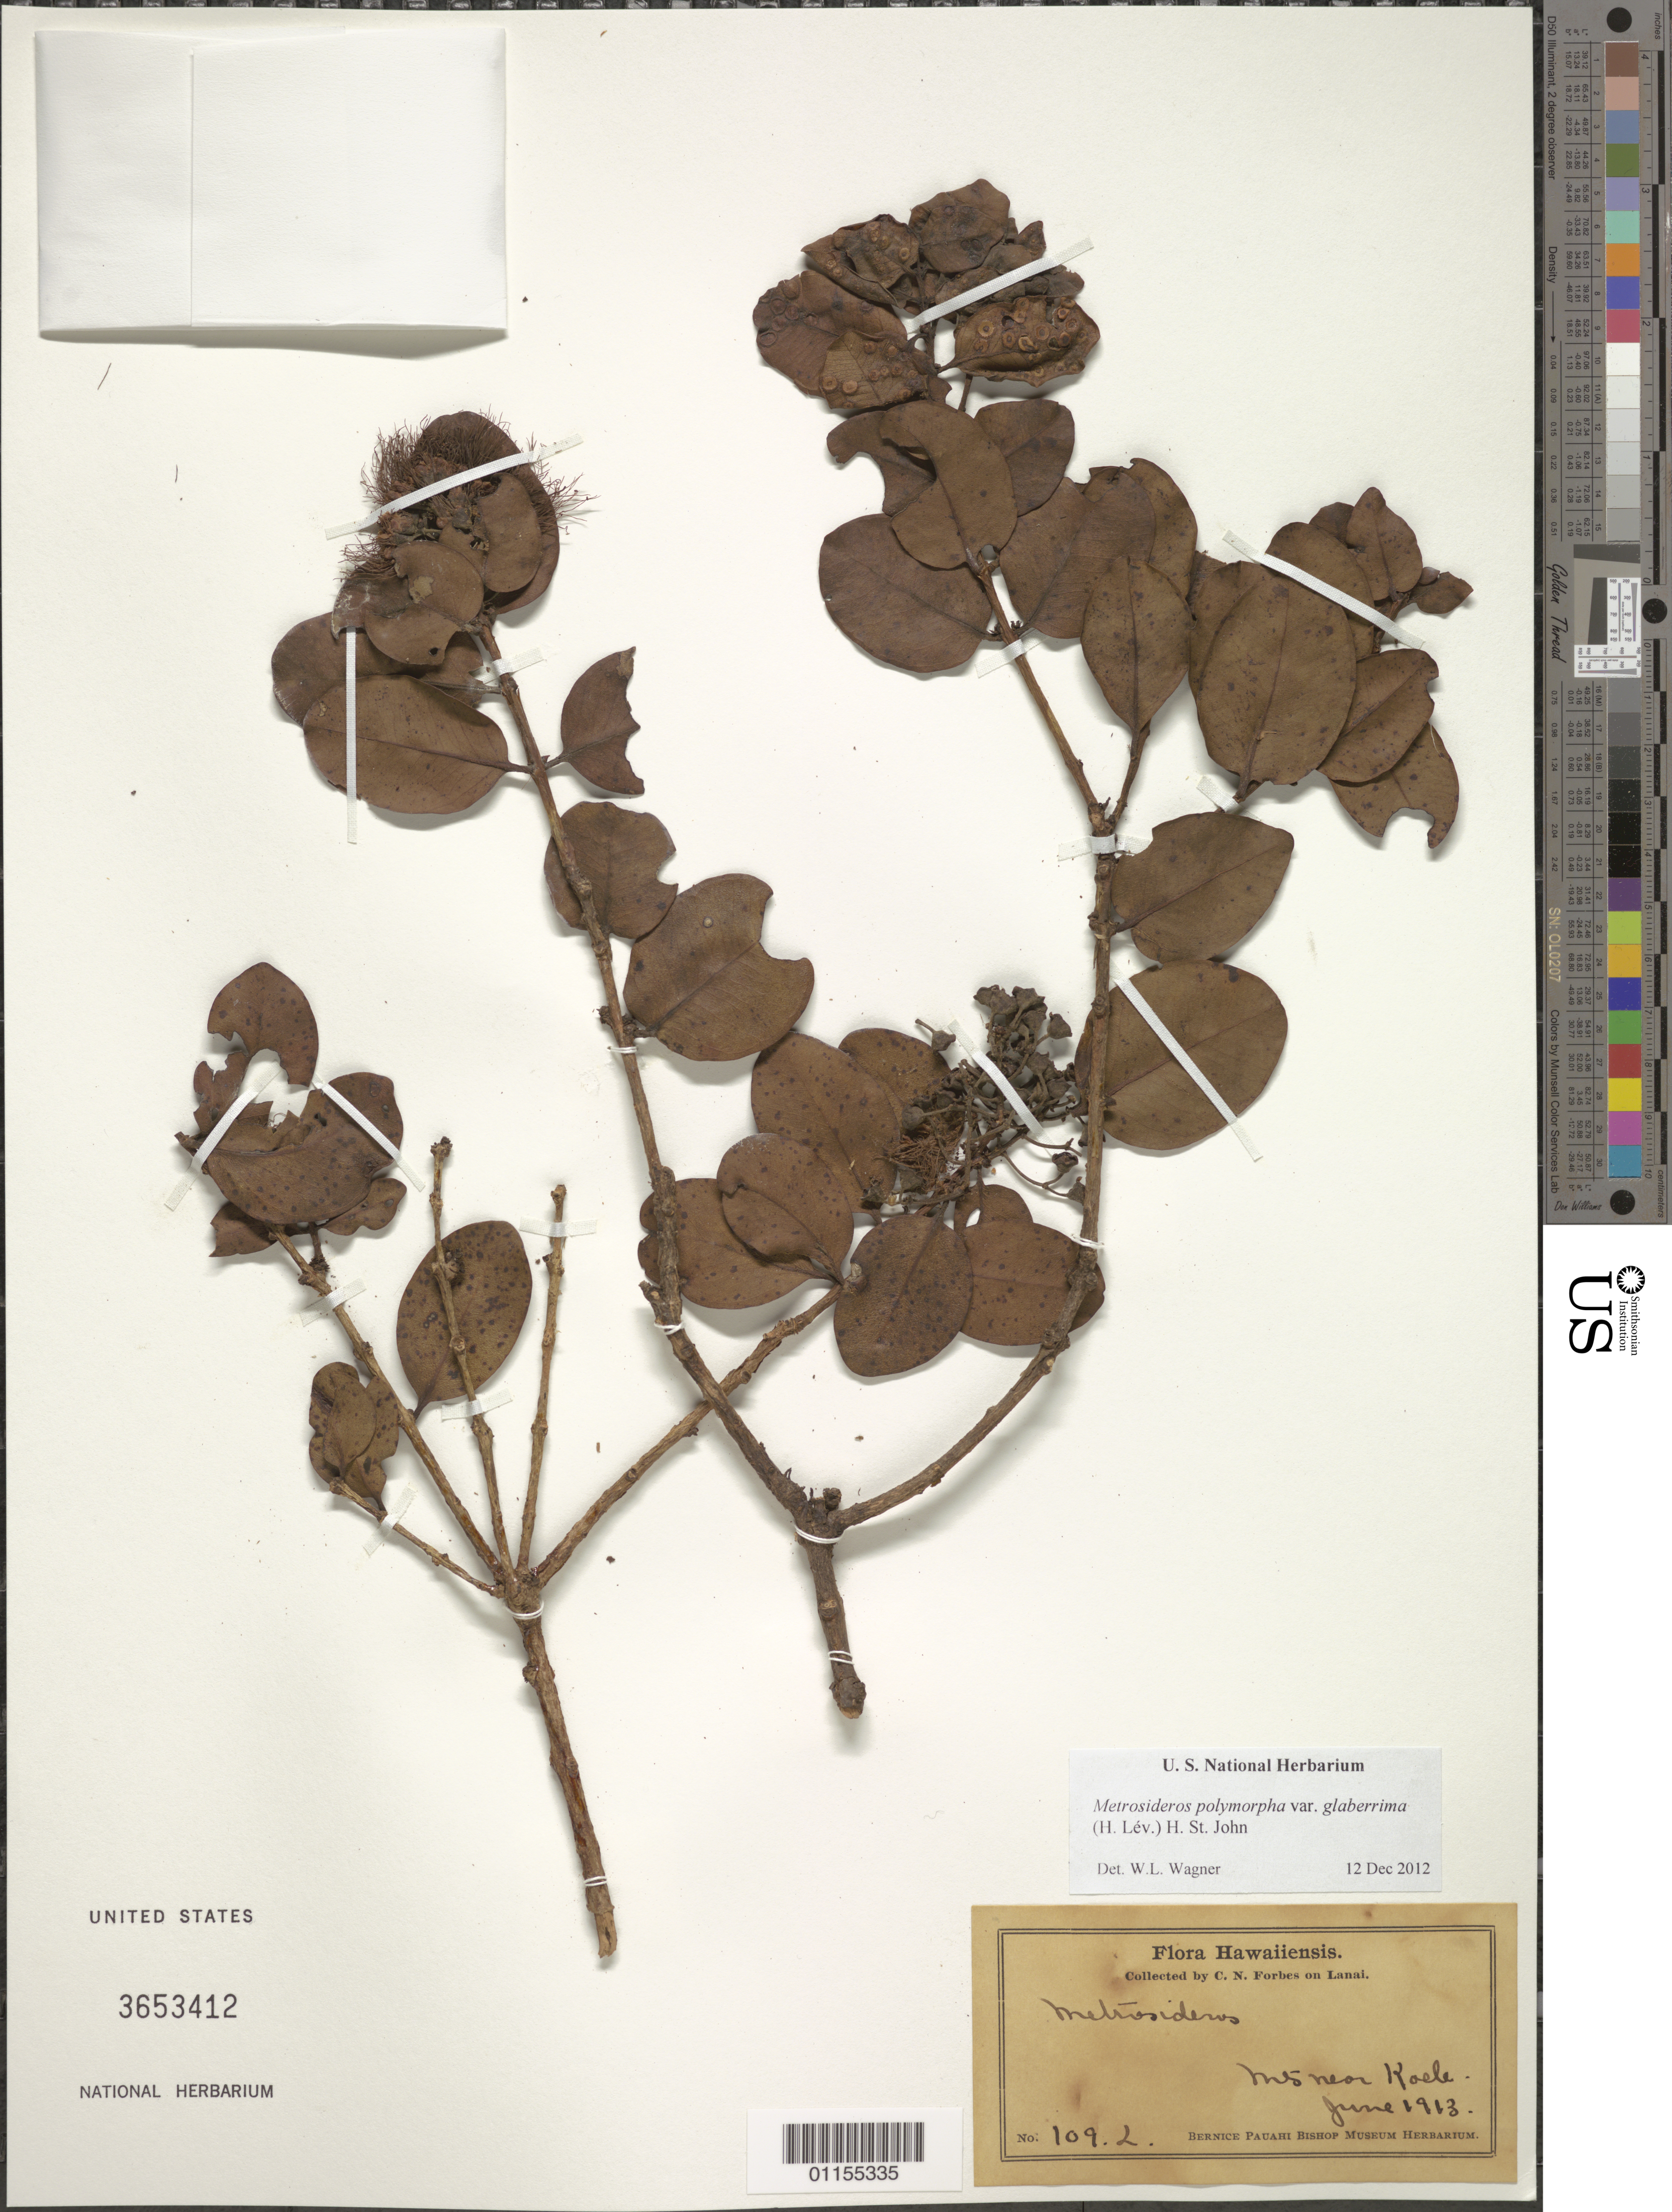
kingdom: Plantae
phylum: Tracheophyta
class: Magnoliopsida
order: Myrtales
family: Myrtaceae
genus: Metrosideros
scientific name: Metrosideros polymorpha var. glaberrima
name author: (H. Lév.) H. St. John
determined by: Wagner, W. L., (BOT), Smithsonian Institution - National Museum of Natural History (UNITED STATES)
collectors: C. N. Forbes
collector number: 109.L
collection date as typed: Jun 1913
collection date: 1913-06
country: United States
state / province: Hawaii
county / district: Maui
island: Lana'i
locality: Mts. near Koele.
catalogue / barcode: US 3653412